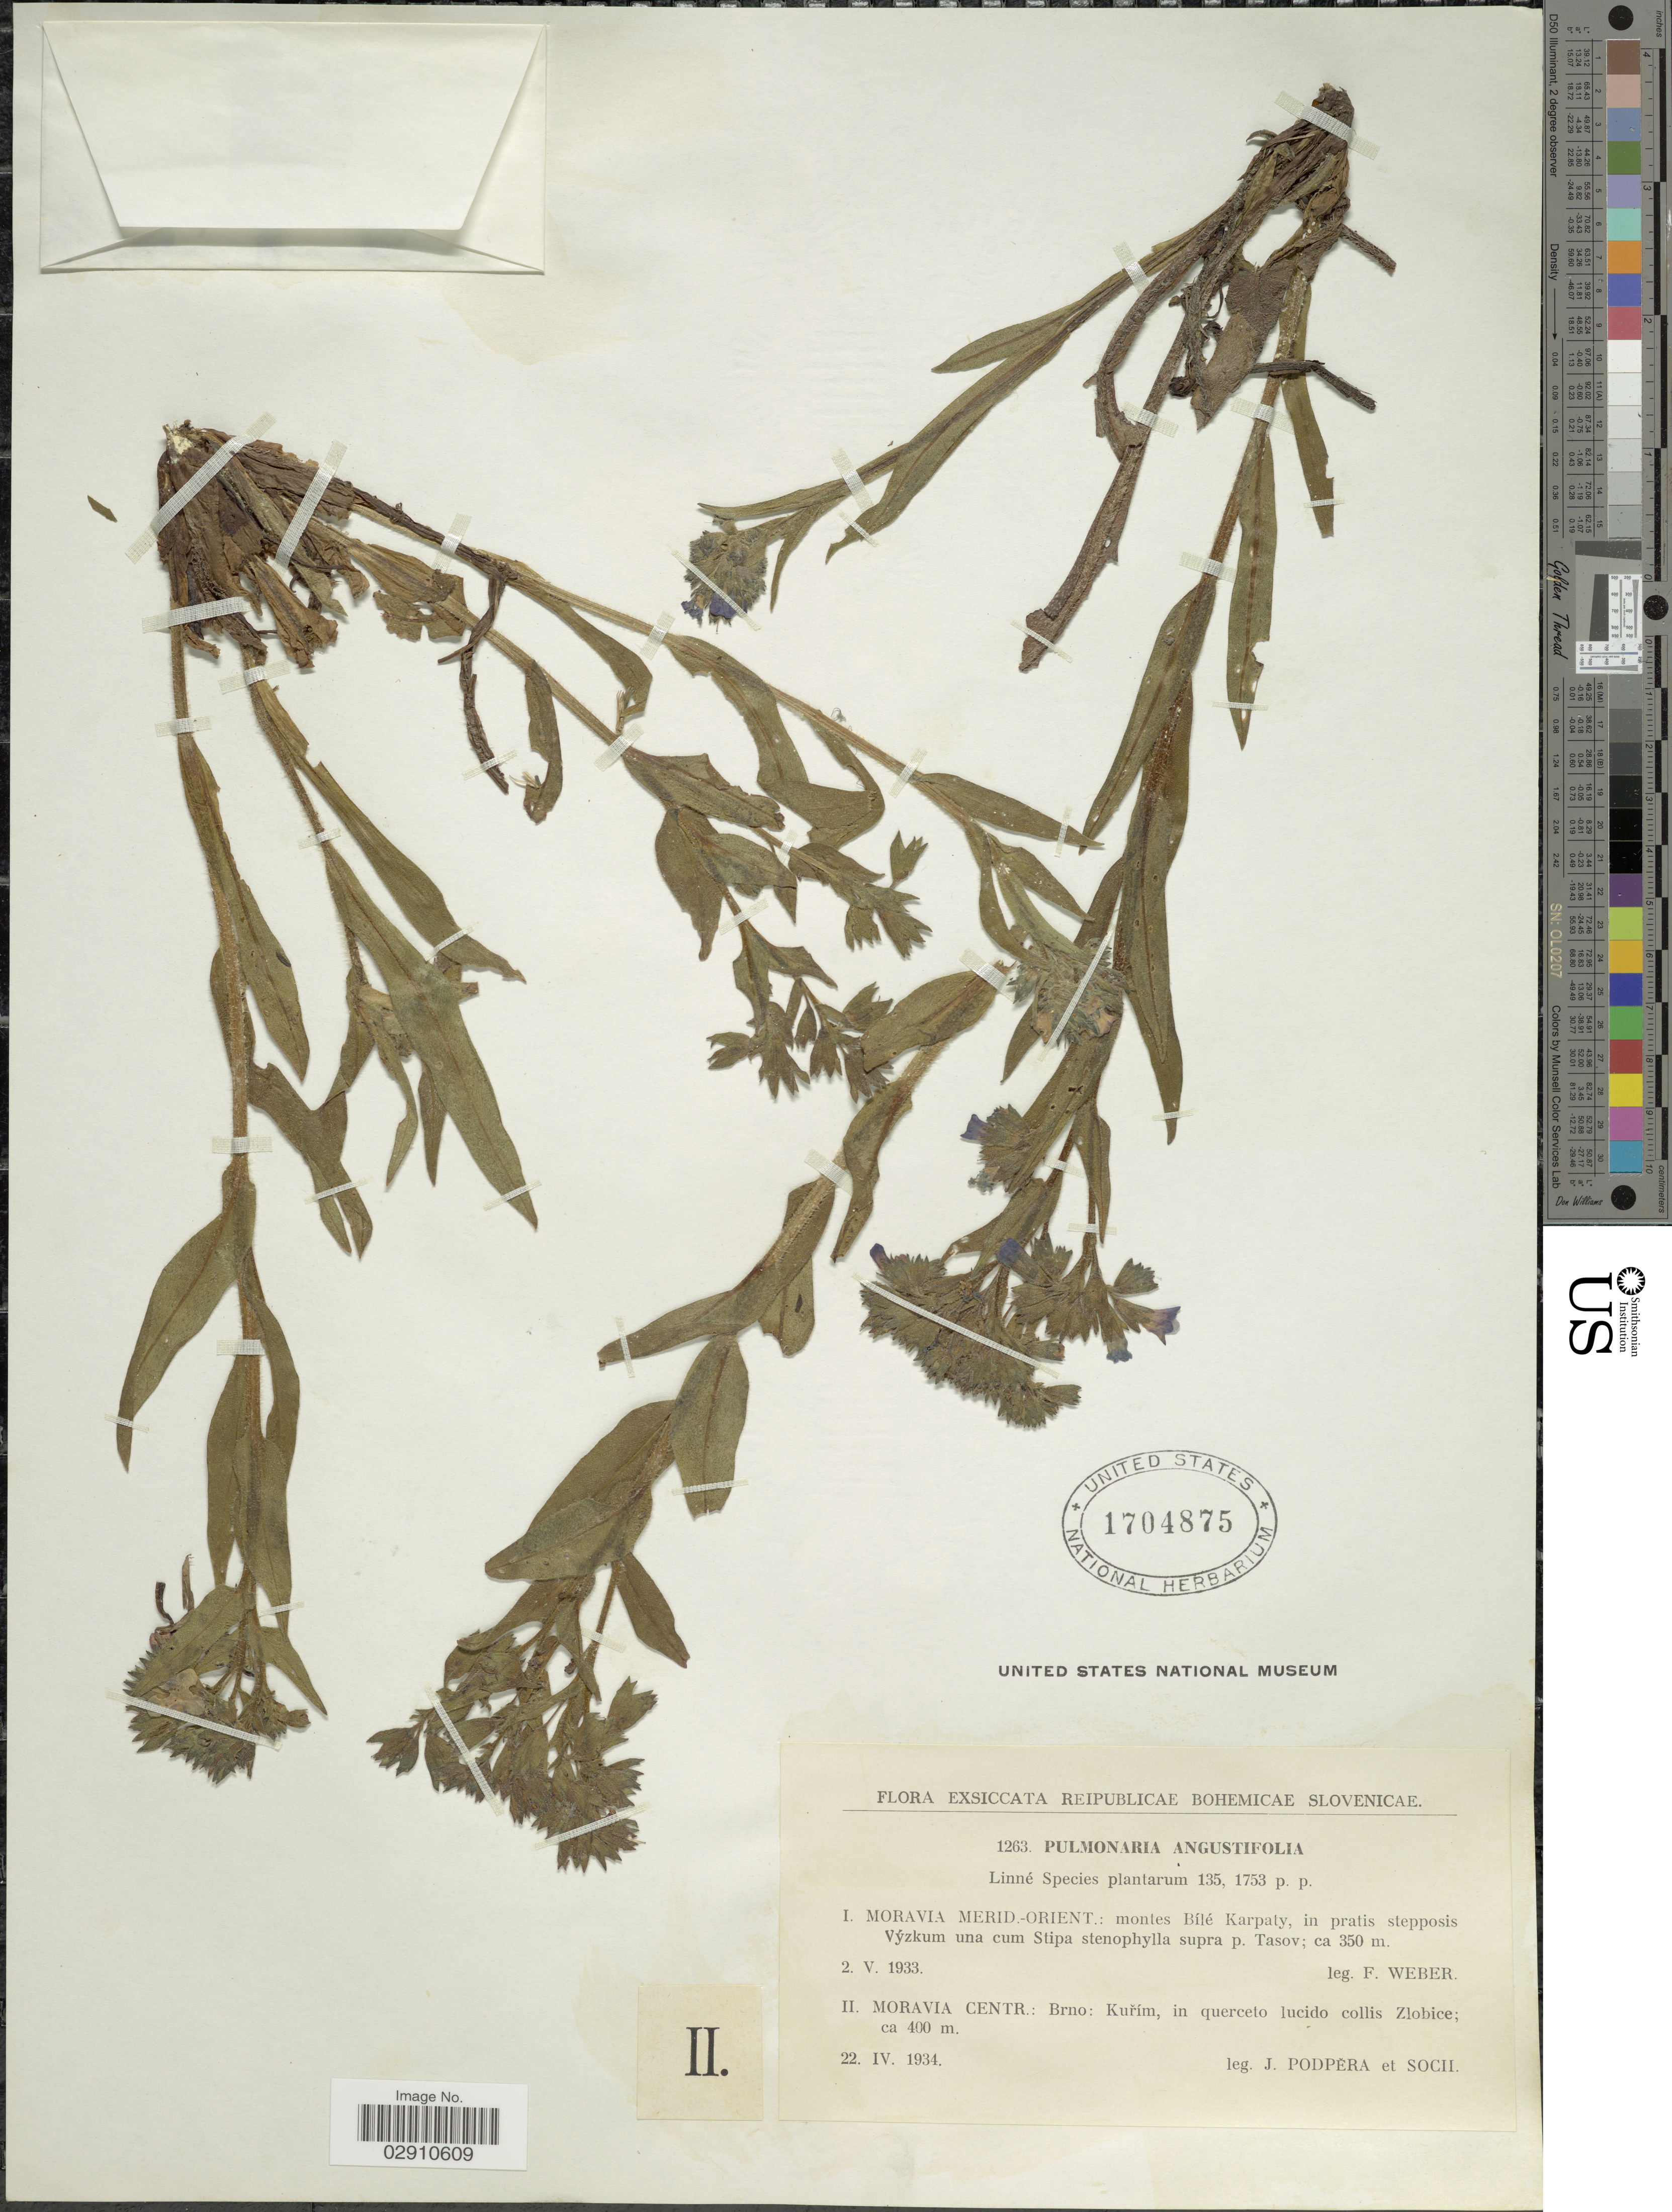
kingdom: Plantae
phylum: Tracheophyta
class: Magnoliopsida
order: Boraginales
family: Boraginaceae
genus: Pulmonaria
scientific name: Pulmonaria angustifolia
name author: L.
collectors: J. Podpera & Socii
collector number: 1263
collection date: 1934-04-22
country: Czechia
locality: Moravia Centr.: Brno: Kurím, in querceto lucido collis Zlobice.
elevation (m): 400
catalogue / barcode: US 1704875